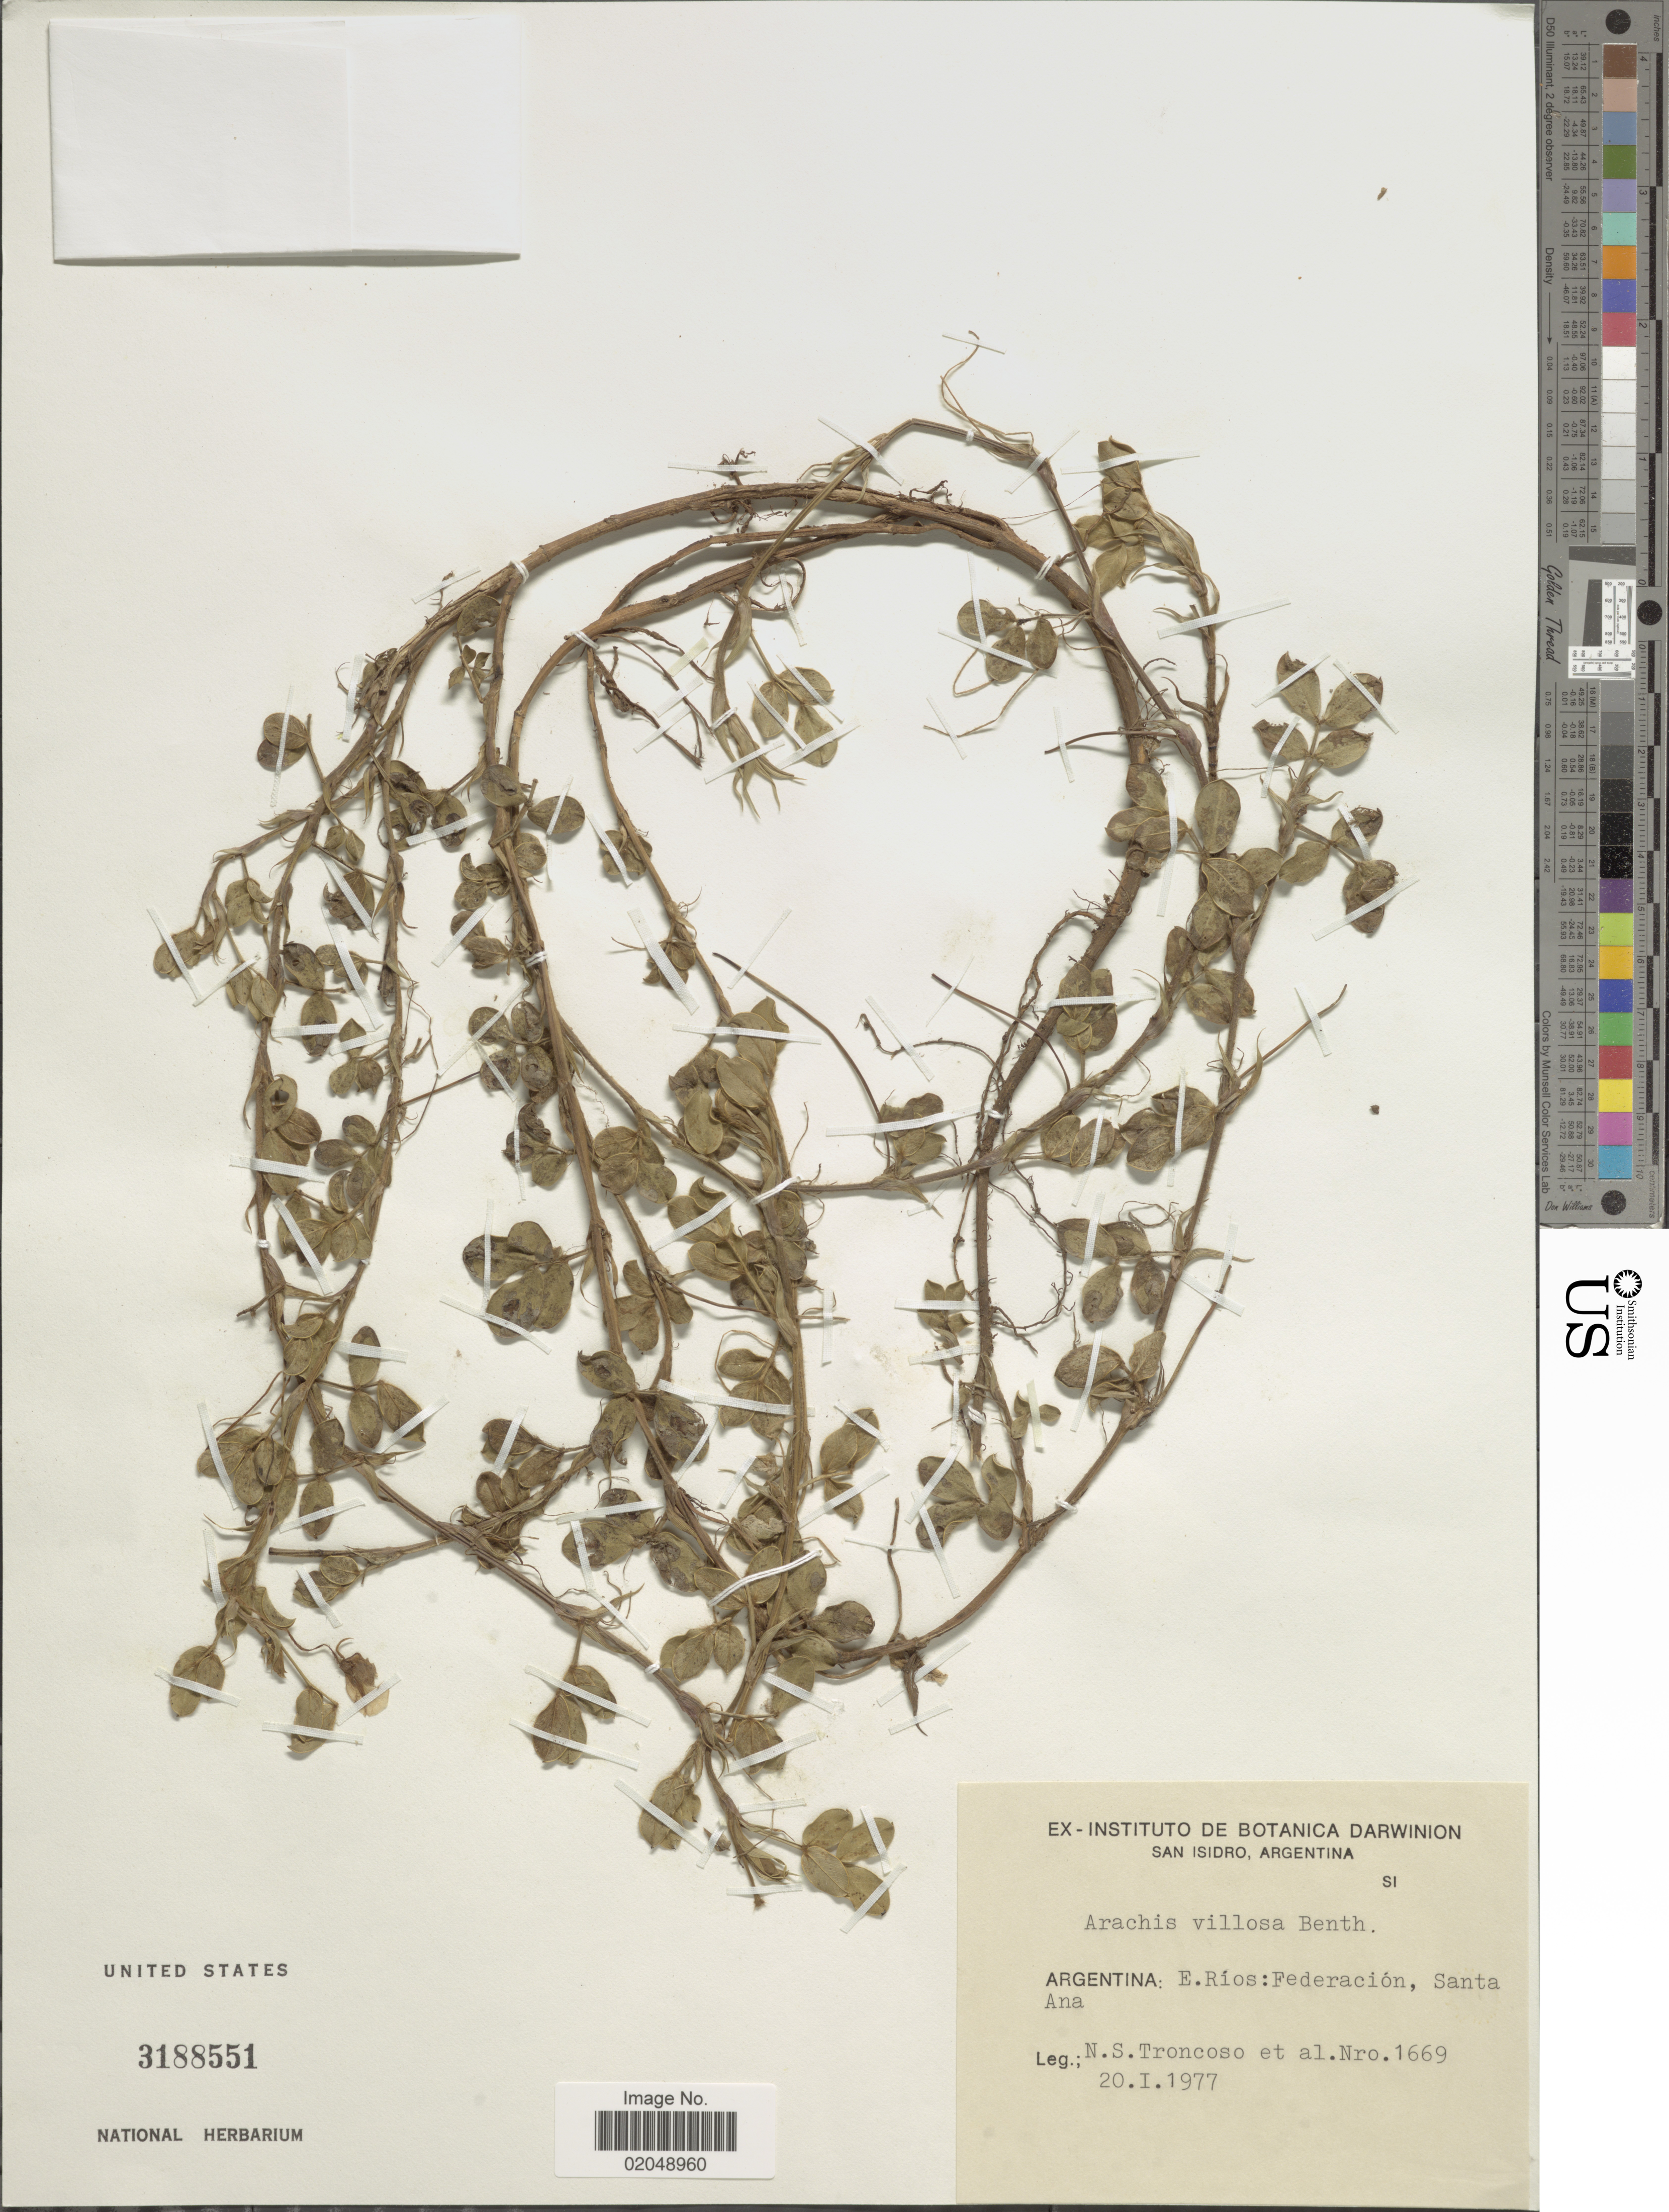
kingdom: Plantae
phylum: Tracheophyta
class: Magnoliopsida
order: Fabales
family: Fabaceae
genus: Arachis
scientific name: Arachis villosa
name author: Benth.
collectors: N. Troncoso & et al.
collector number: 1669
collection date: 1977-01-20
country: Argentina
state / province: Entre Rios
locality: E. Rios, Federacion, Santa Ana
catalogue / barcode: US 3188551